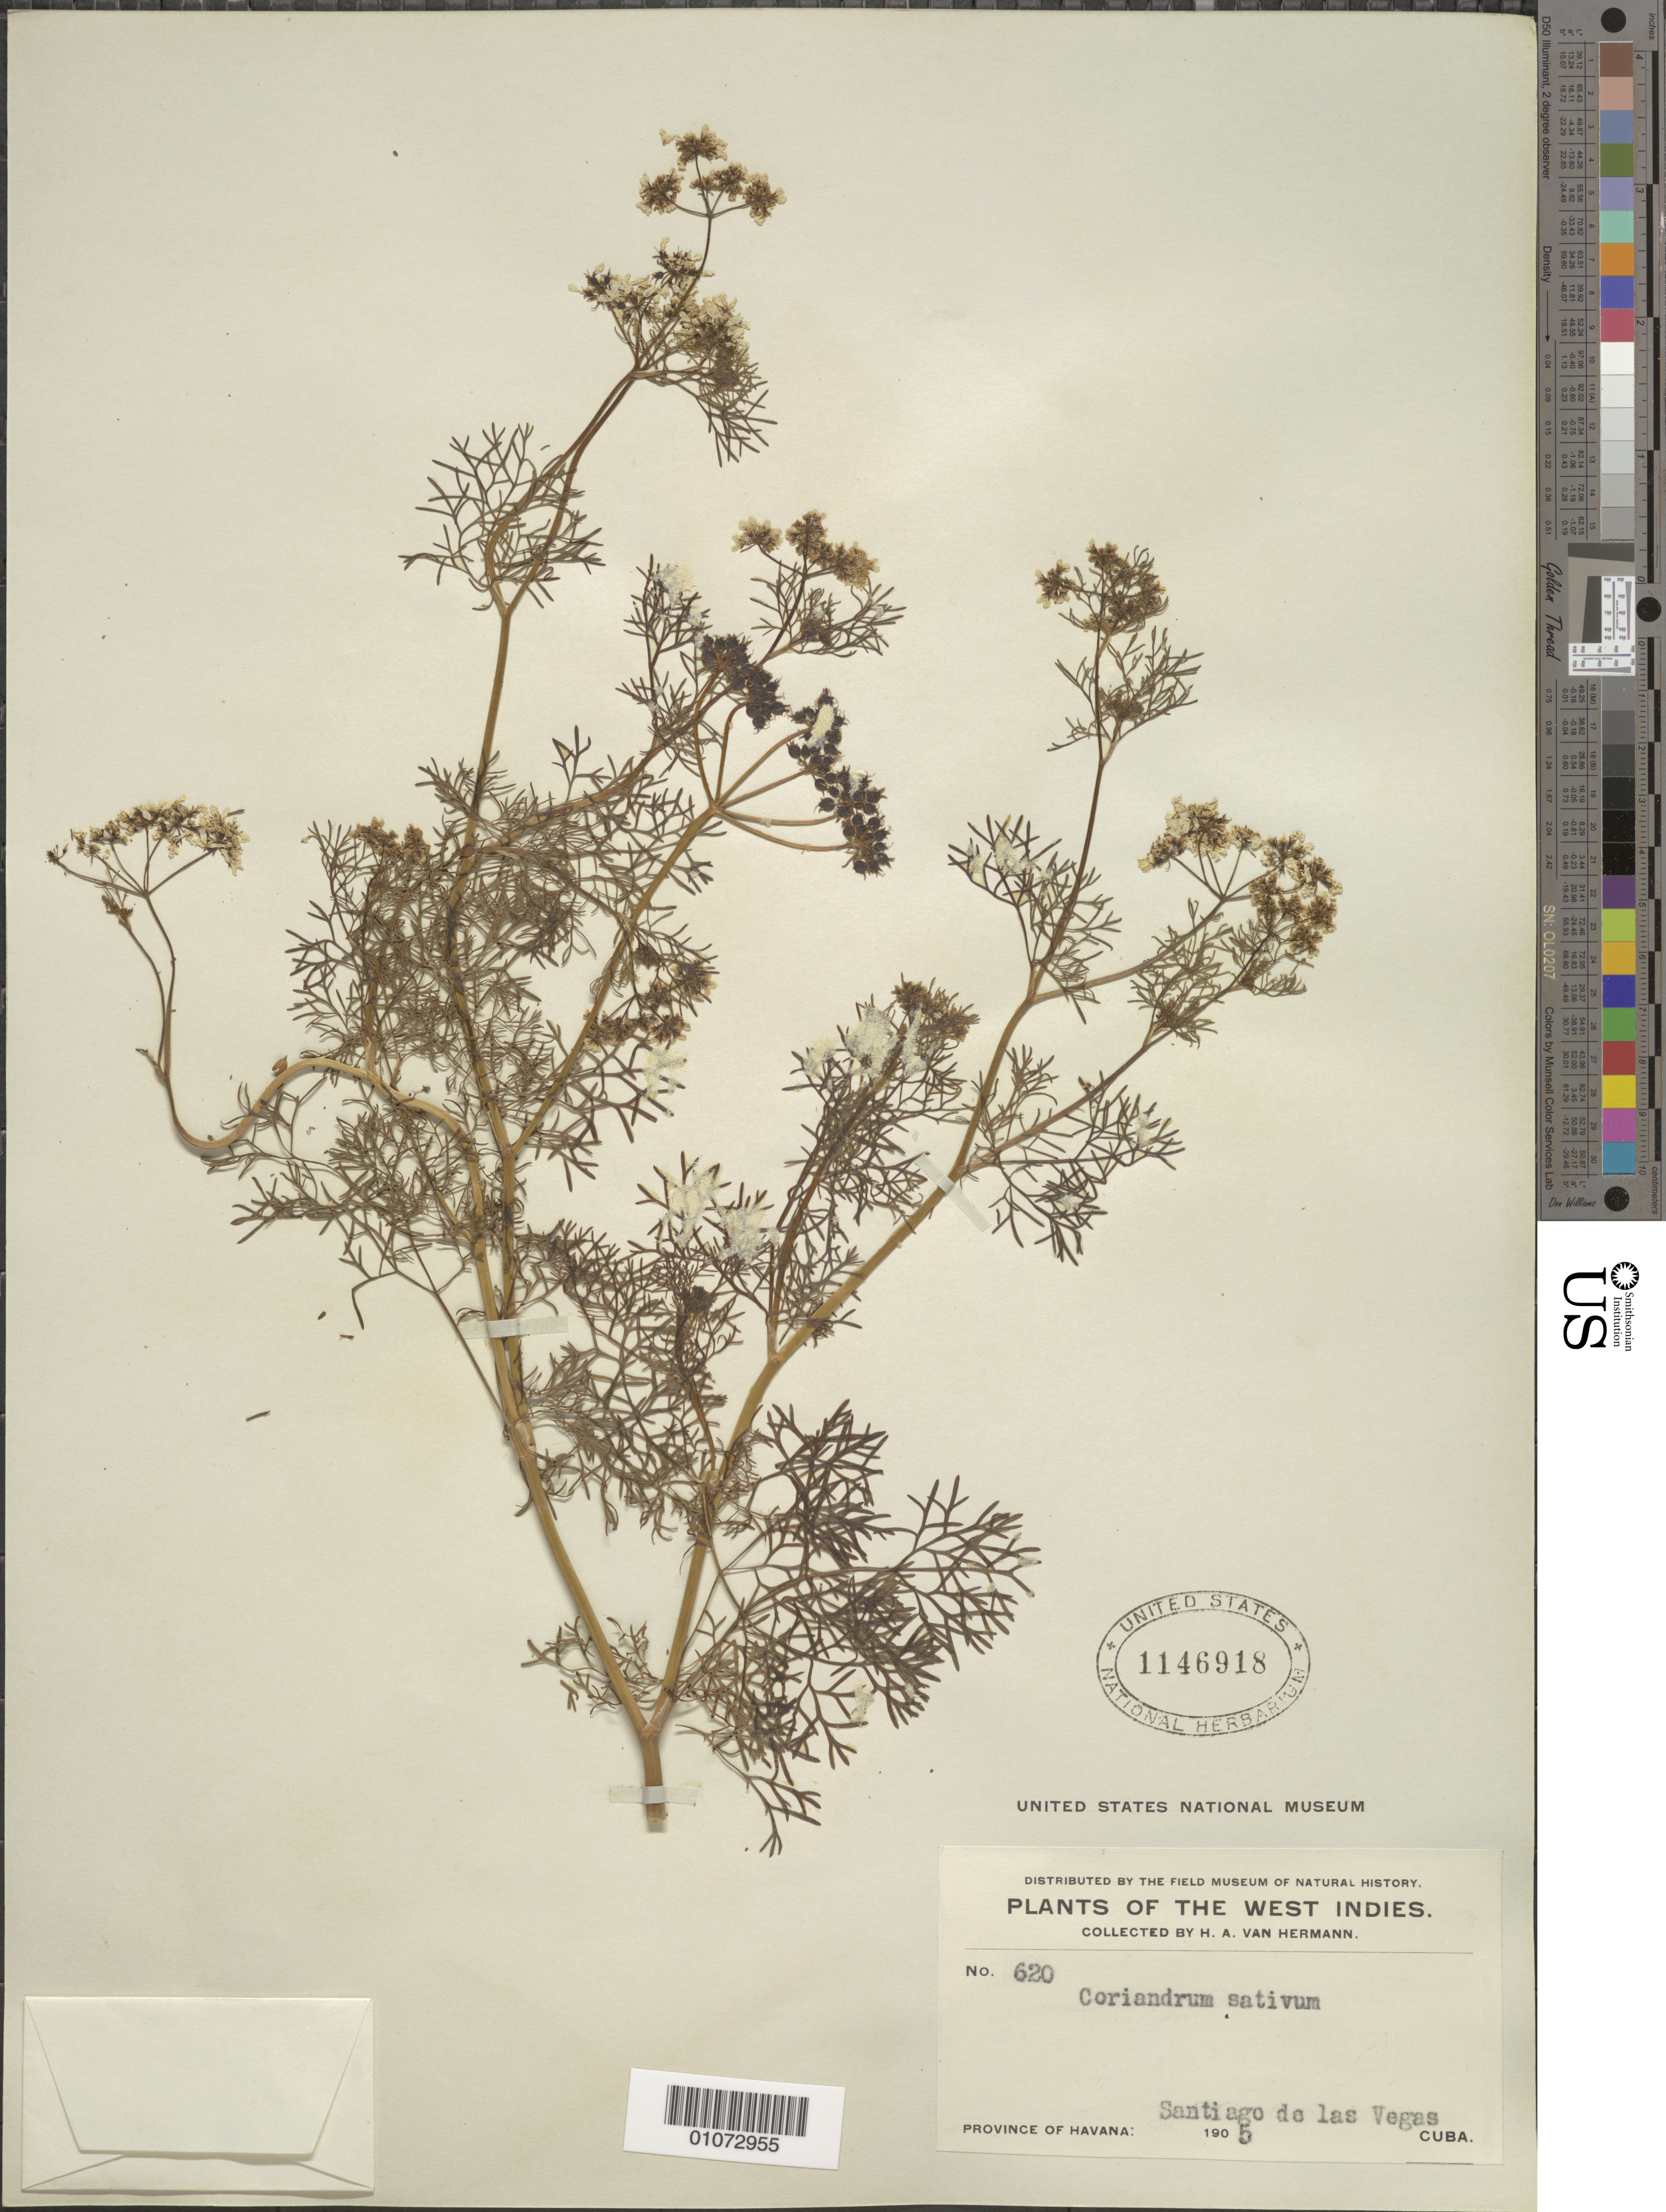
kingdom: Plantae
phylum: Tracheophyta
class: Magnoliopsida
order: Apiales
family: Apiaceae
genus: Coriandrum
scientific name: Coriandrum sativum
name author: L.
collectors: H. A. Van Hermann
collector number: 620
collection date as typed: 01 Jan 1905 to 31 Dec 1905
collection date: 1905-01-01/1905-12-31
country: Cuba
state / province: La Habana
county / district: Municipio Boyeros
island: Cuba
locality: Santiago de las Vegas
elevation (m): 97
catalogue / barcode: US 1146918